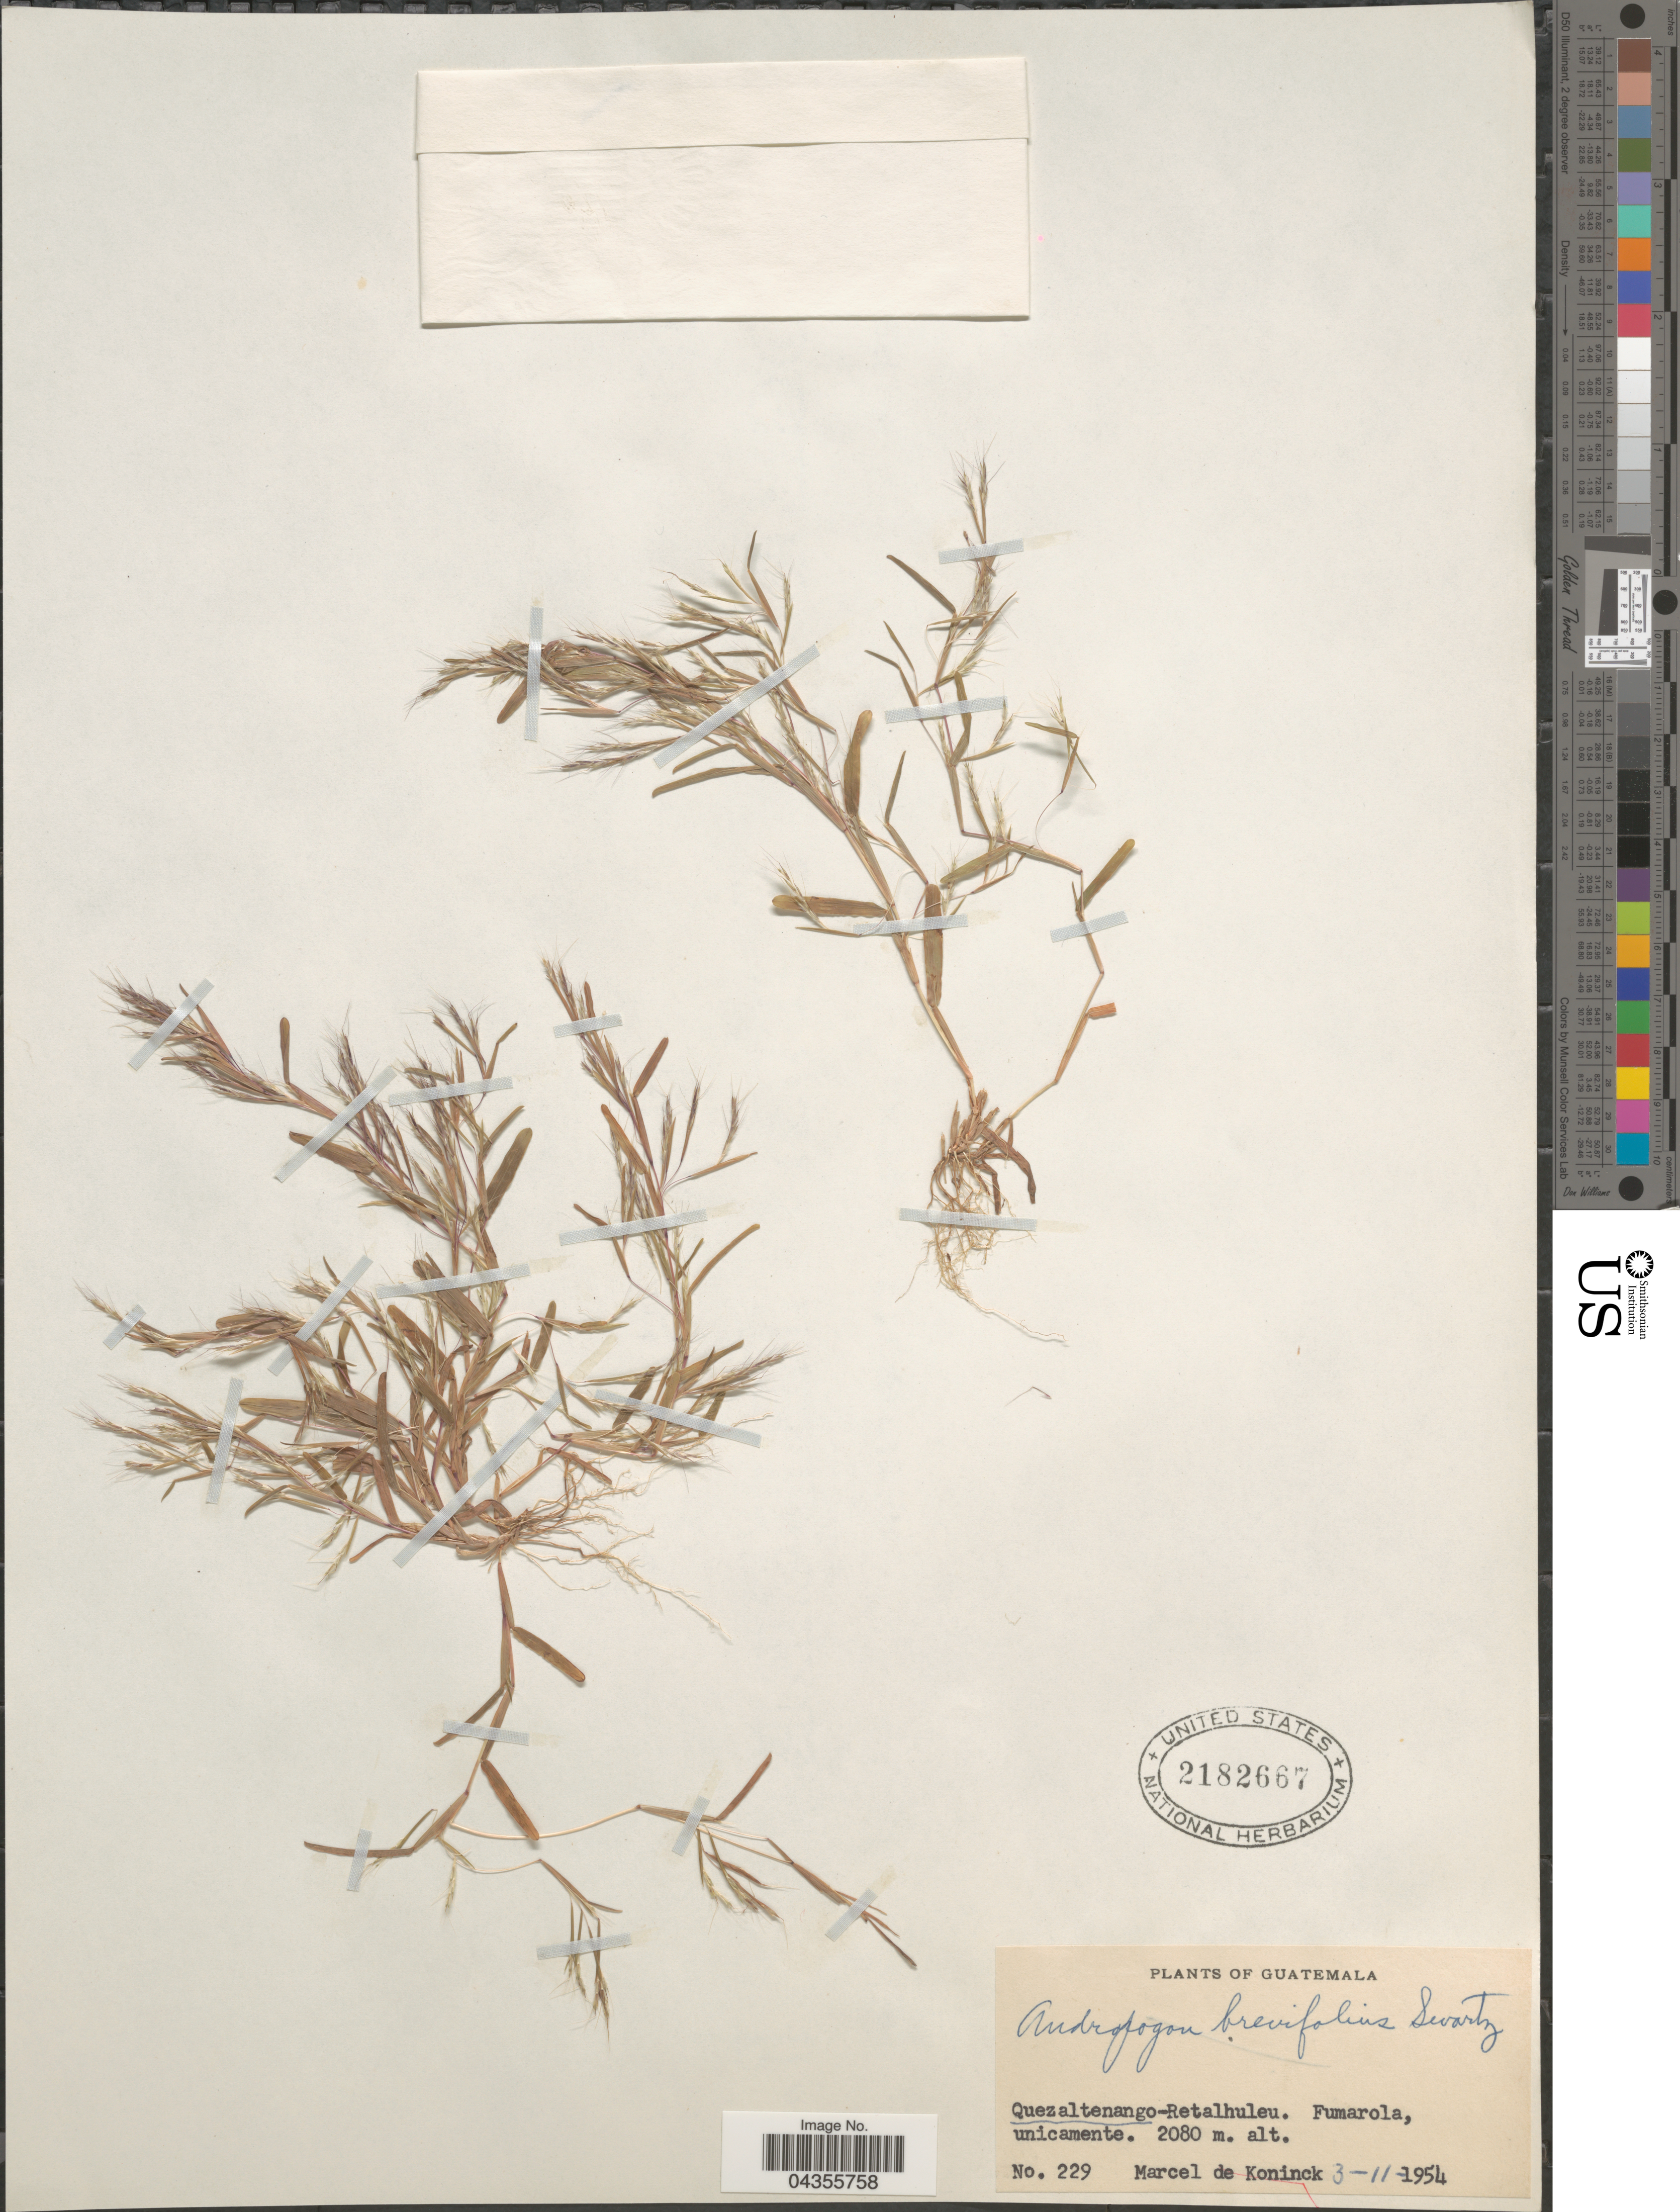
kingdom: Plantae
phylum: Tracheophyta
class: Liliopsida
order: Poales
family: Poaceae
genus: Schizachyrium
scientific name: Schizachyrium brevifolium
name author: (Sw.) Nees ex Büse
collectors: M. Koninck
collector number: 229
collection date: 1954-11-03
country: Guatemala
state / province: Quetzaltenango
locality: Quezaltenango-Retalhuleu. Fumarola, unicamente.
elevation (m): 2080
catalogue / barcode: US 2182667